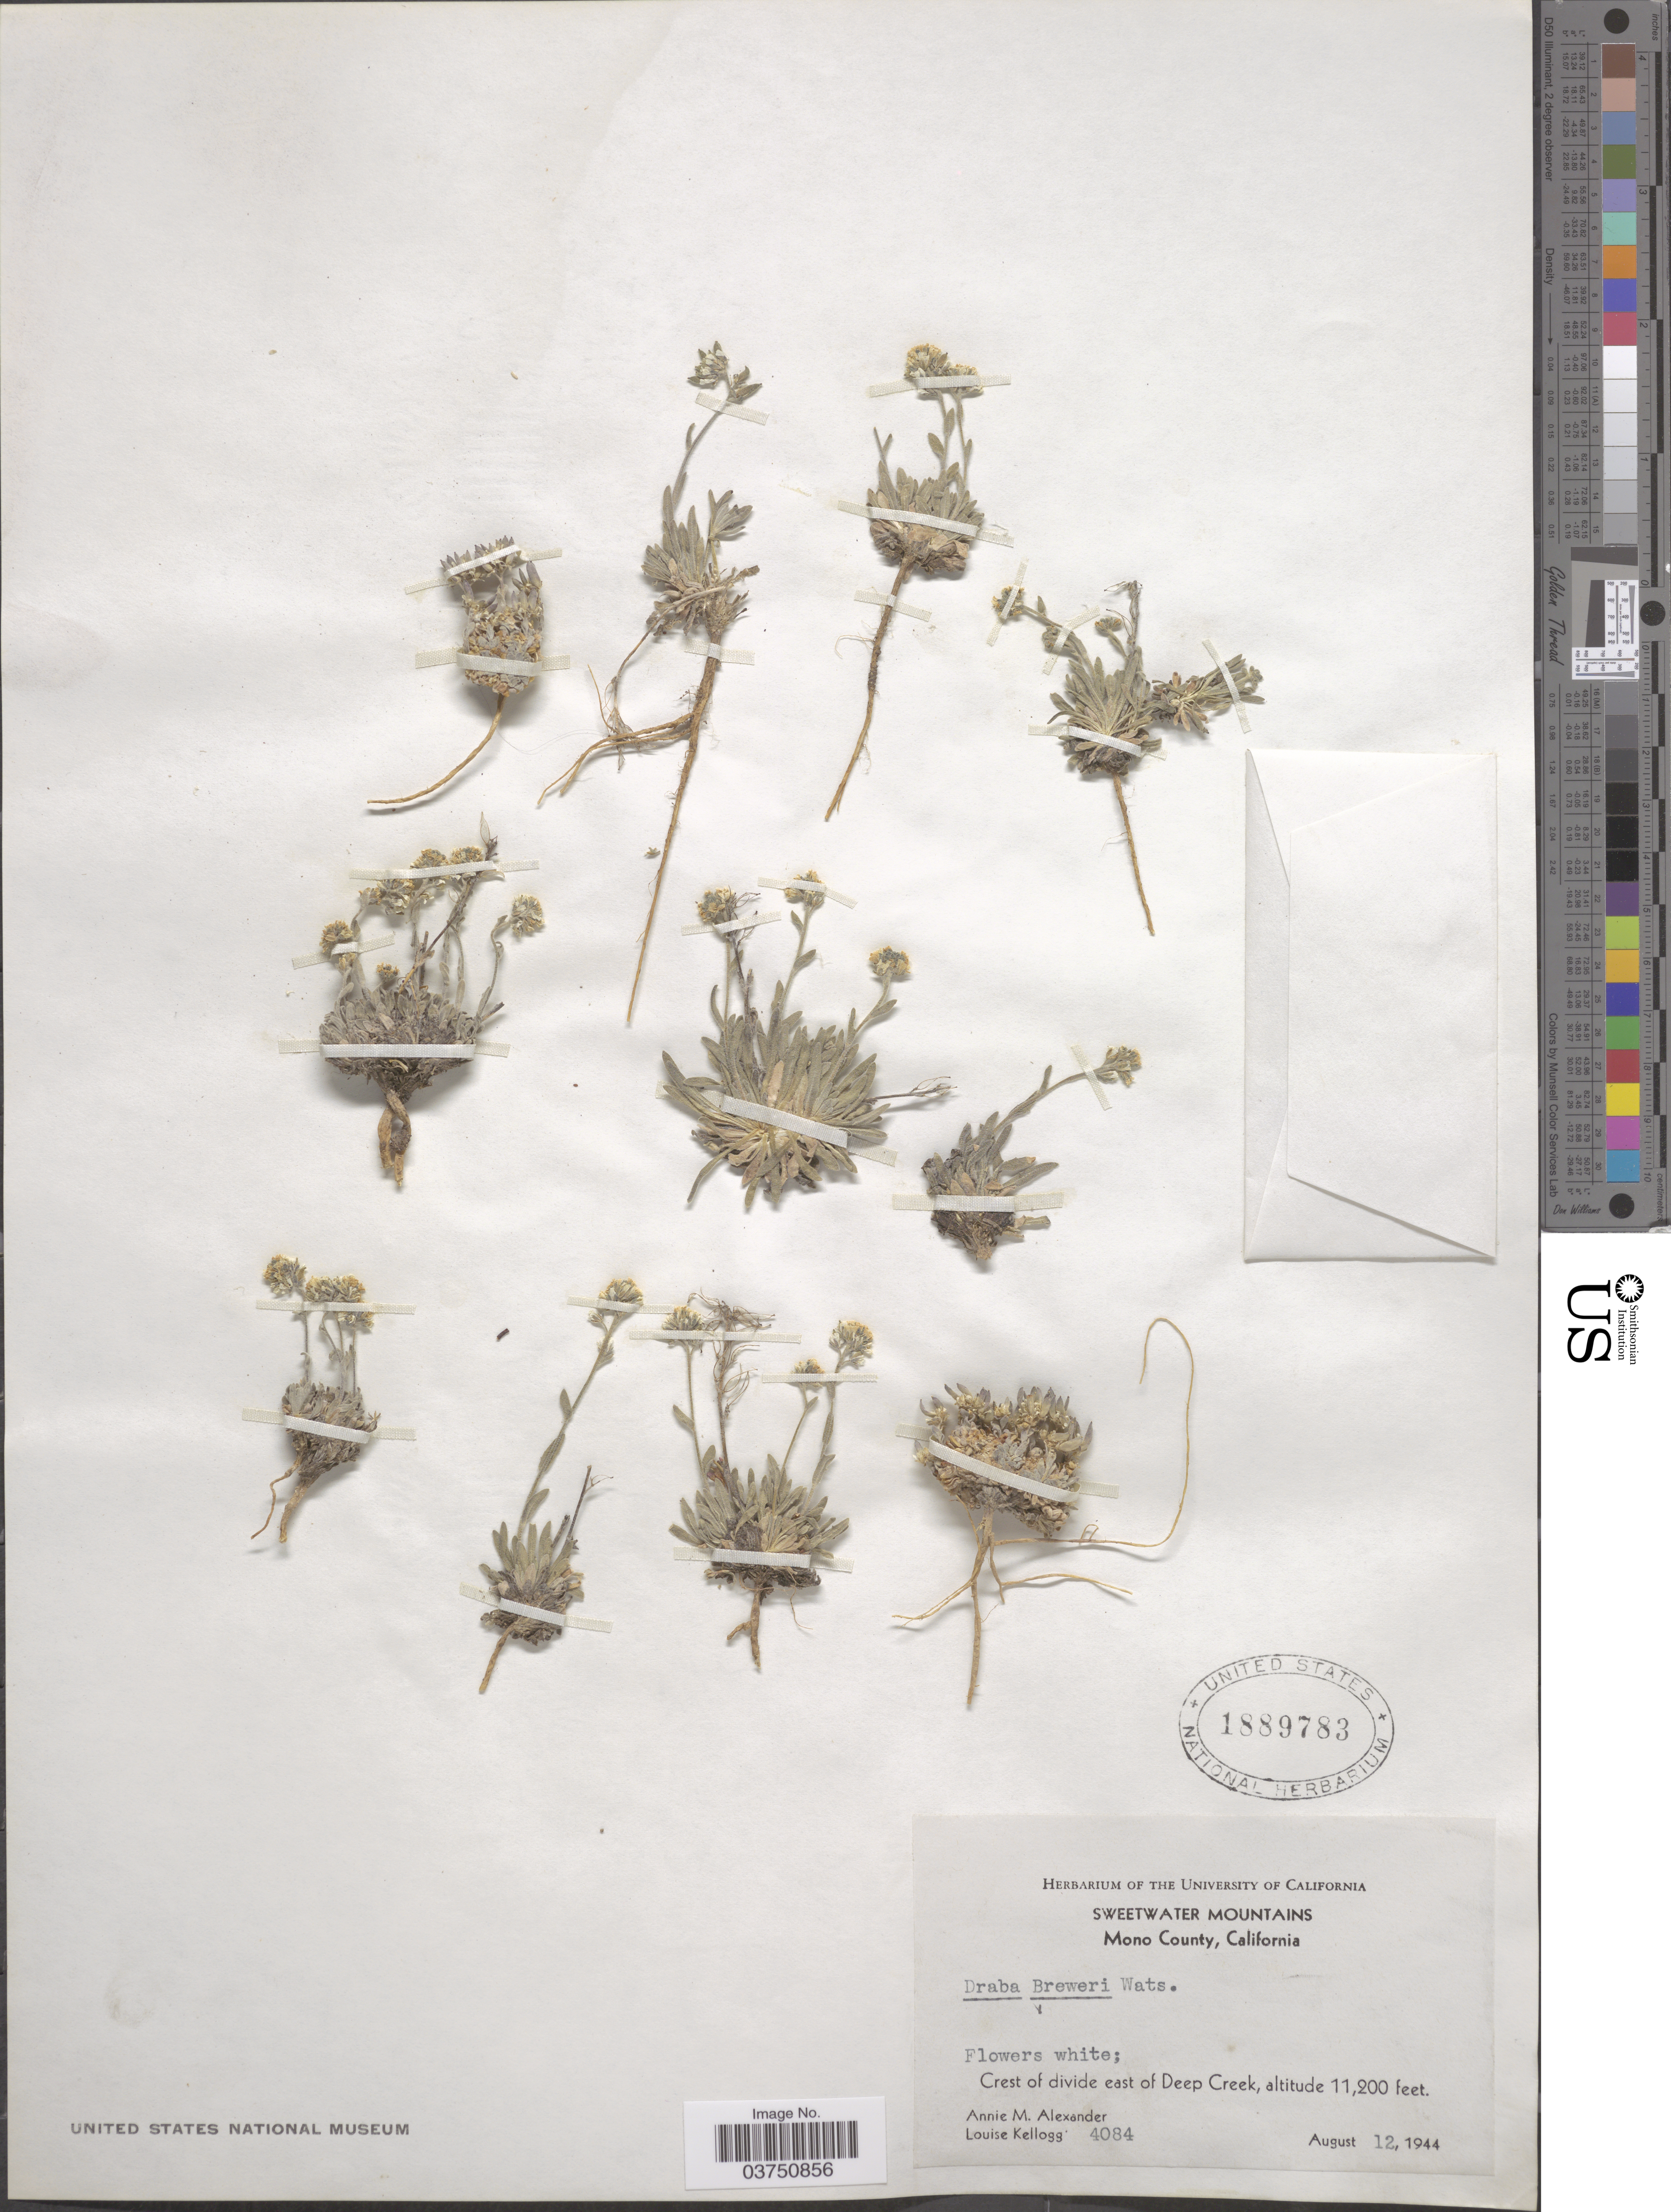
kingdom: Plantae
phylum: Tracheophyta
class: Magnoliopsida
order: Brassicales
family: Brassicaceae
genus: Draba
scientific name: Draba breweri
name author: S. Watson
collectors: A. M. Alexander & L. Kellogg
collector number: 4084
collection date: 1944-08-12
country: United States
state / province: California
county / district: Mono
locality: Sweetwater Mountains, Mono County. Crest of divide east of Deep Creek.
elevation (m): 3414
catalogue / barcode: US 1889783